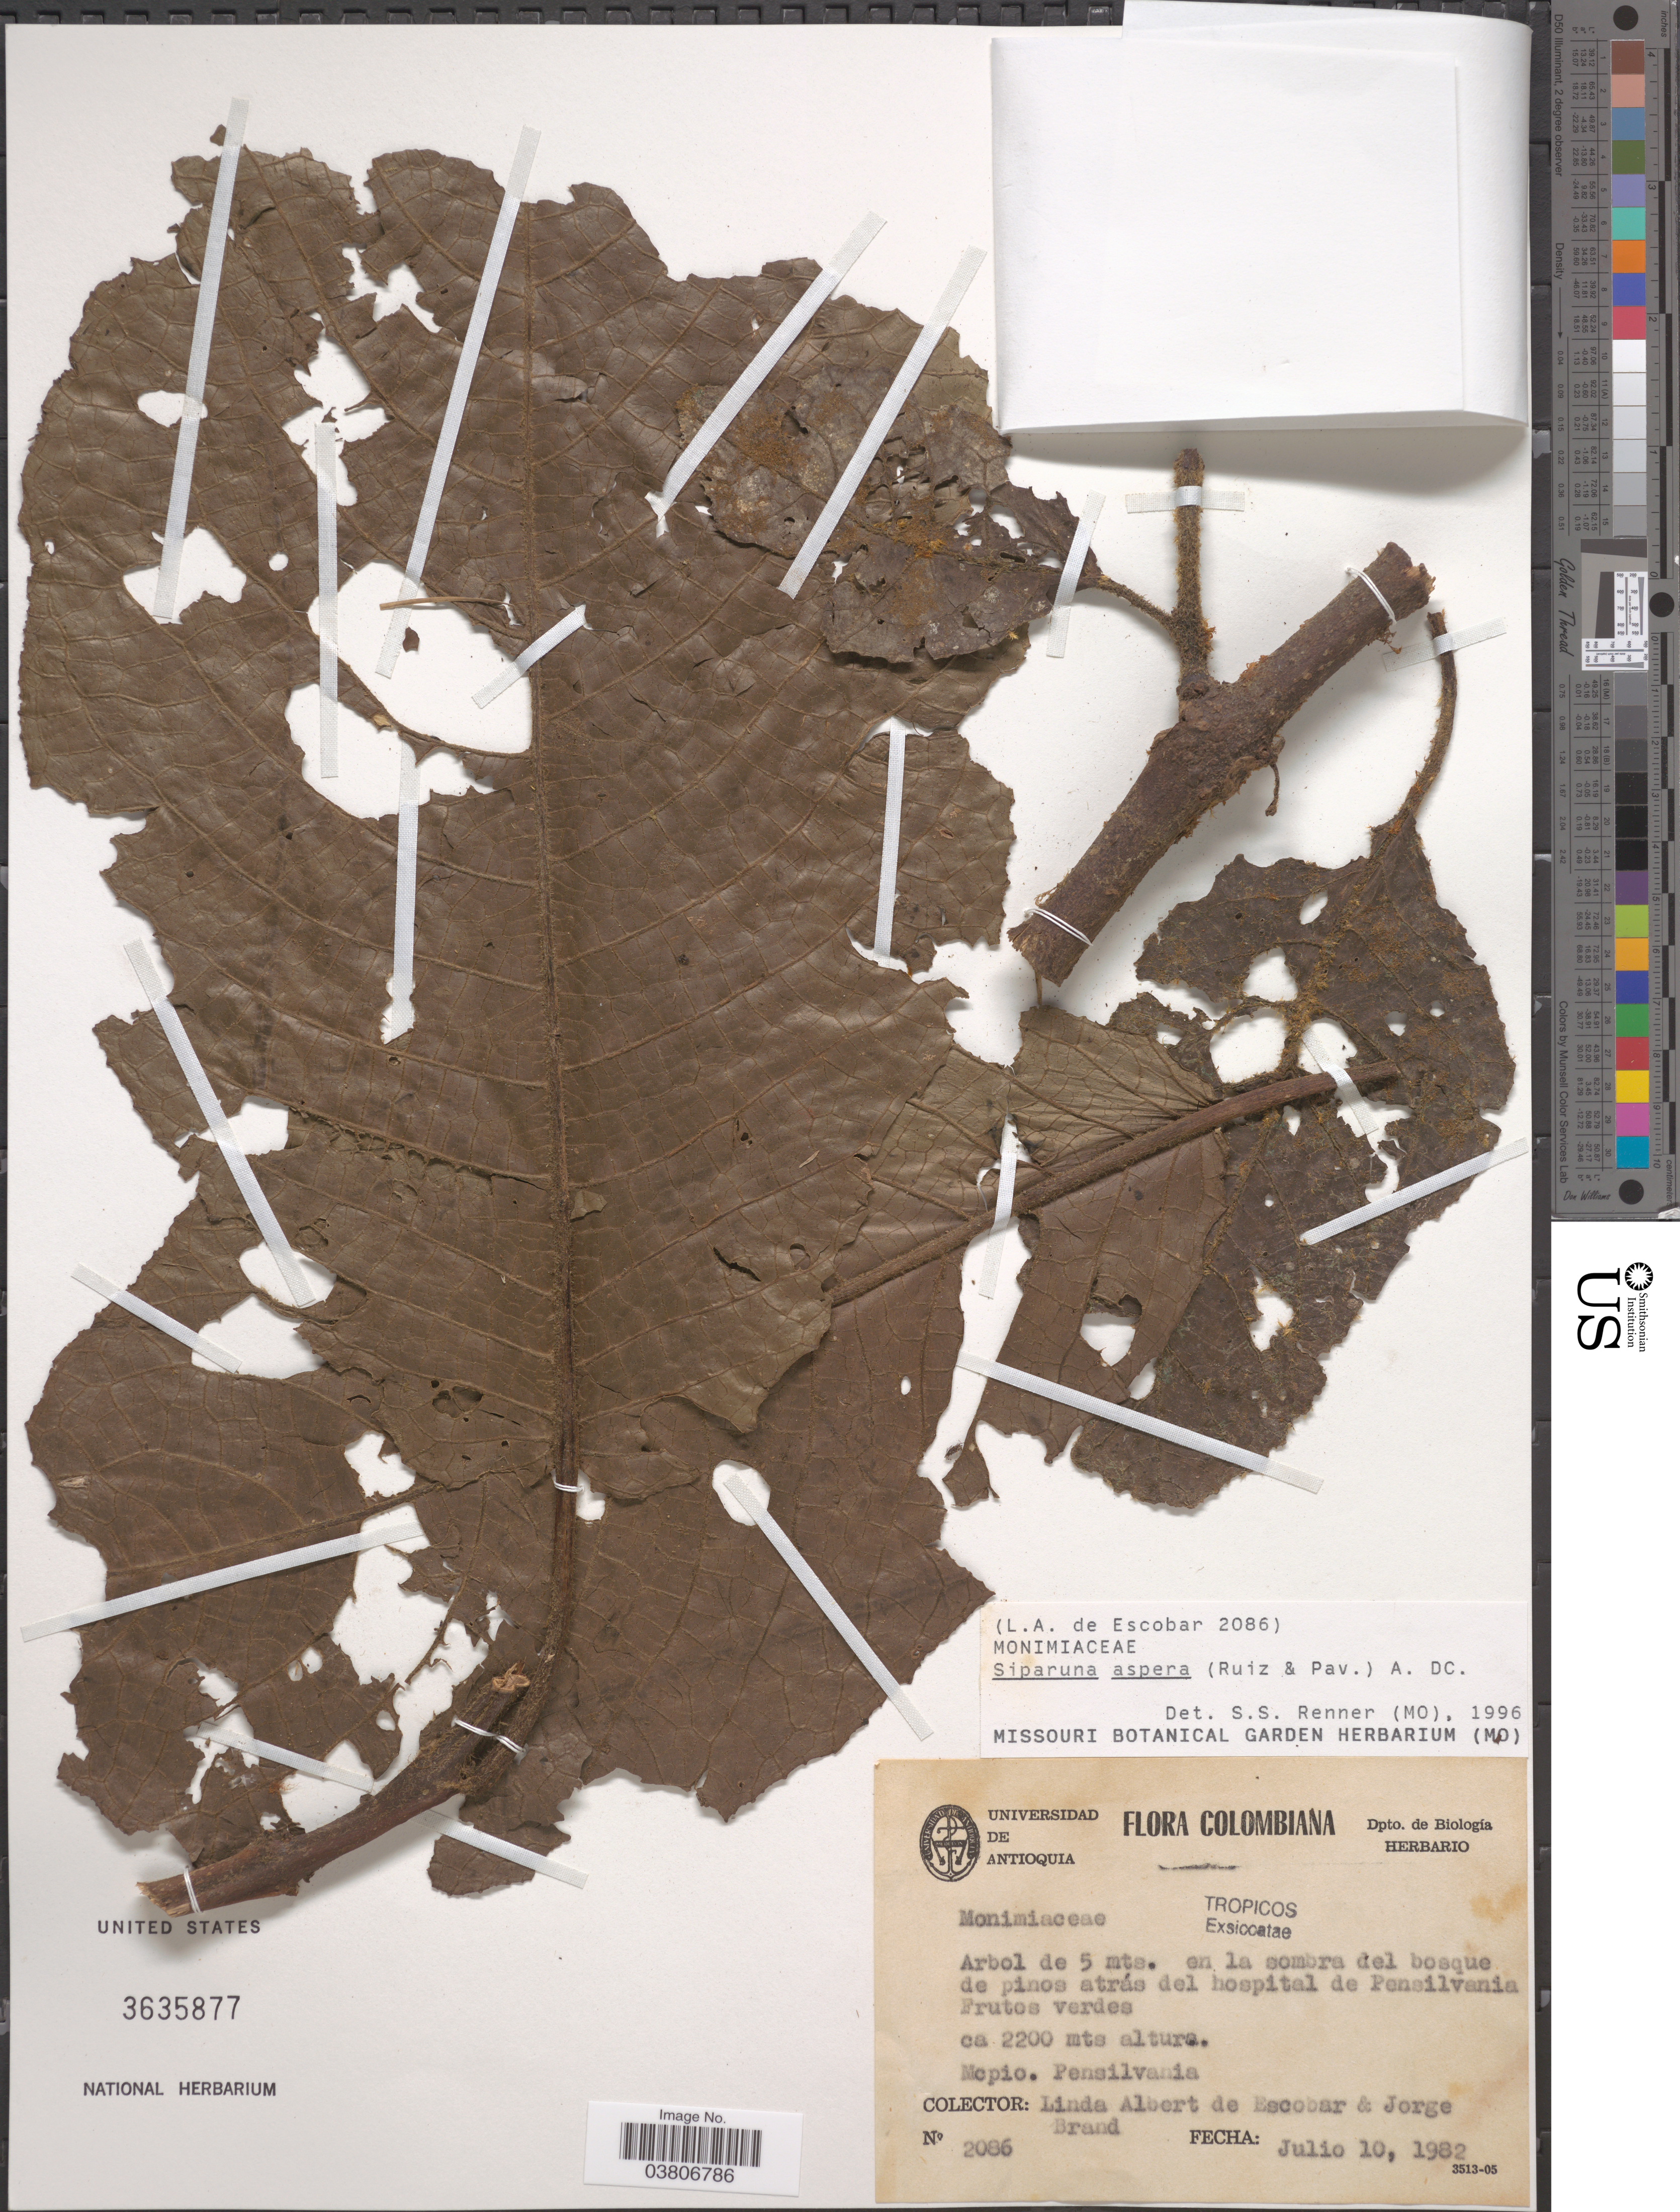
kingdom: Plantae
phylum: Tracheophyta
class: Magnoliopsida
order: Laurales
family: Siparunaceae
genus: Siparuna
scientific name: Siparuna aspera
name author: (Ruiz & Pav.) A. DC.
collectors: L. K. de Escobar & J. Brand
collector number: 2086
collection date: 1982-07-10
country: Colombia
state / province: Antioquia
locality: Mcpio. Pensilvania.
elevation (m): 2200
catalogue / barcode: US 3635877